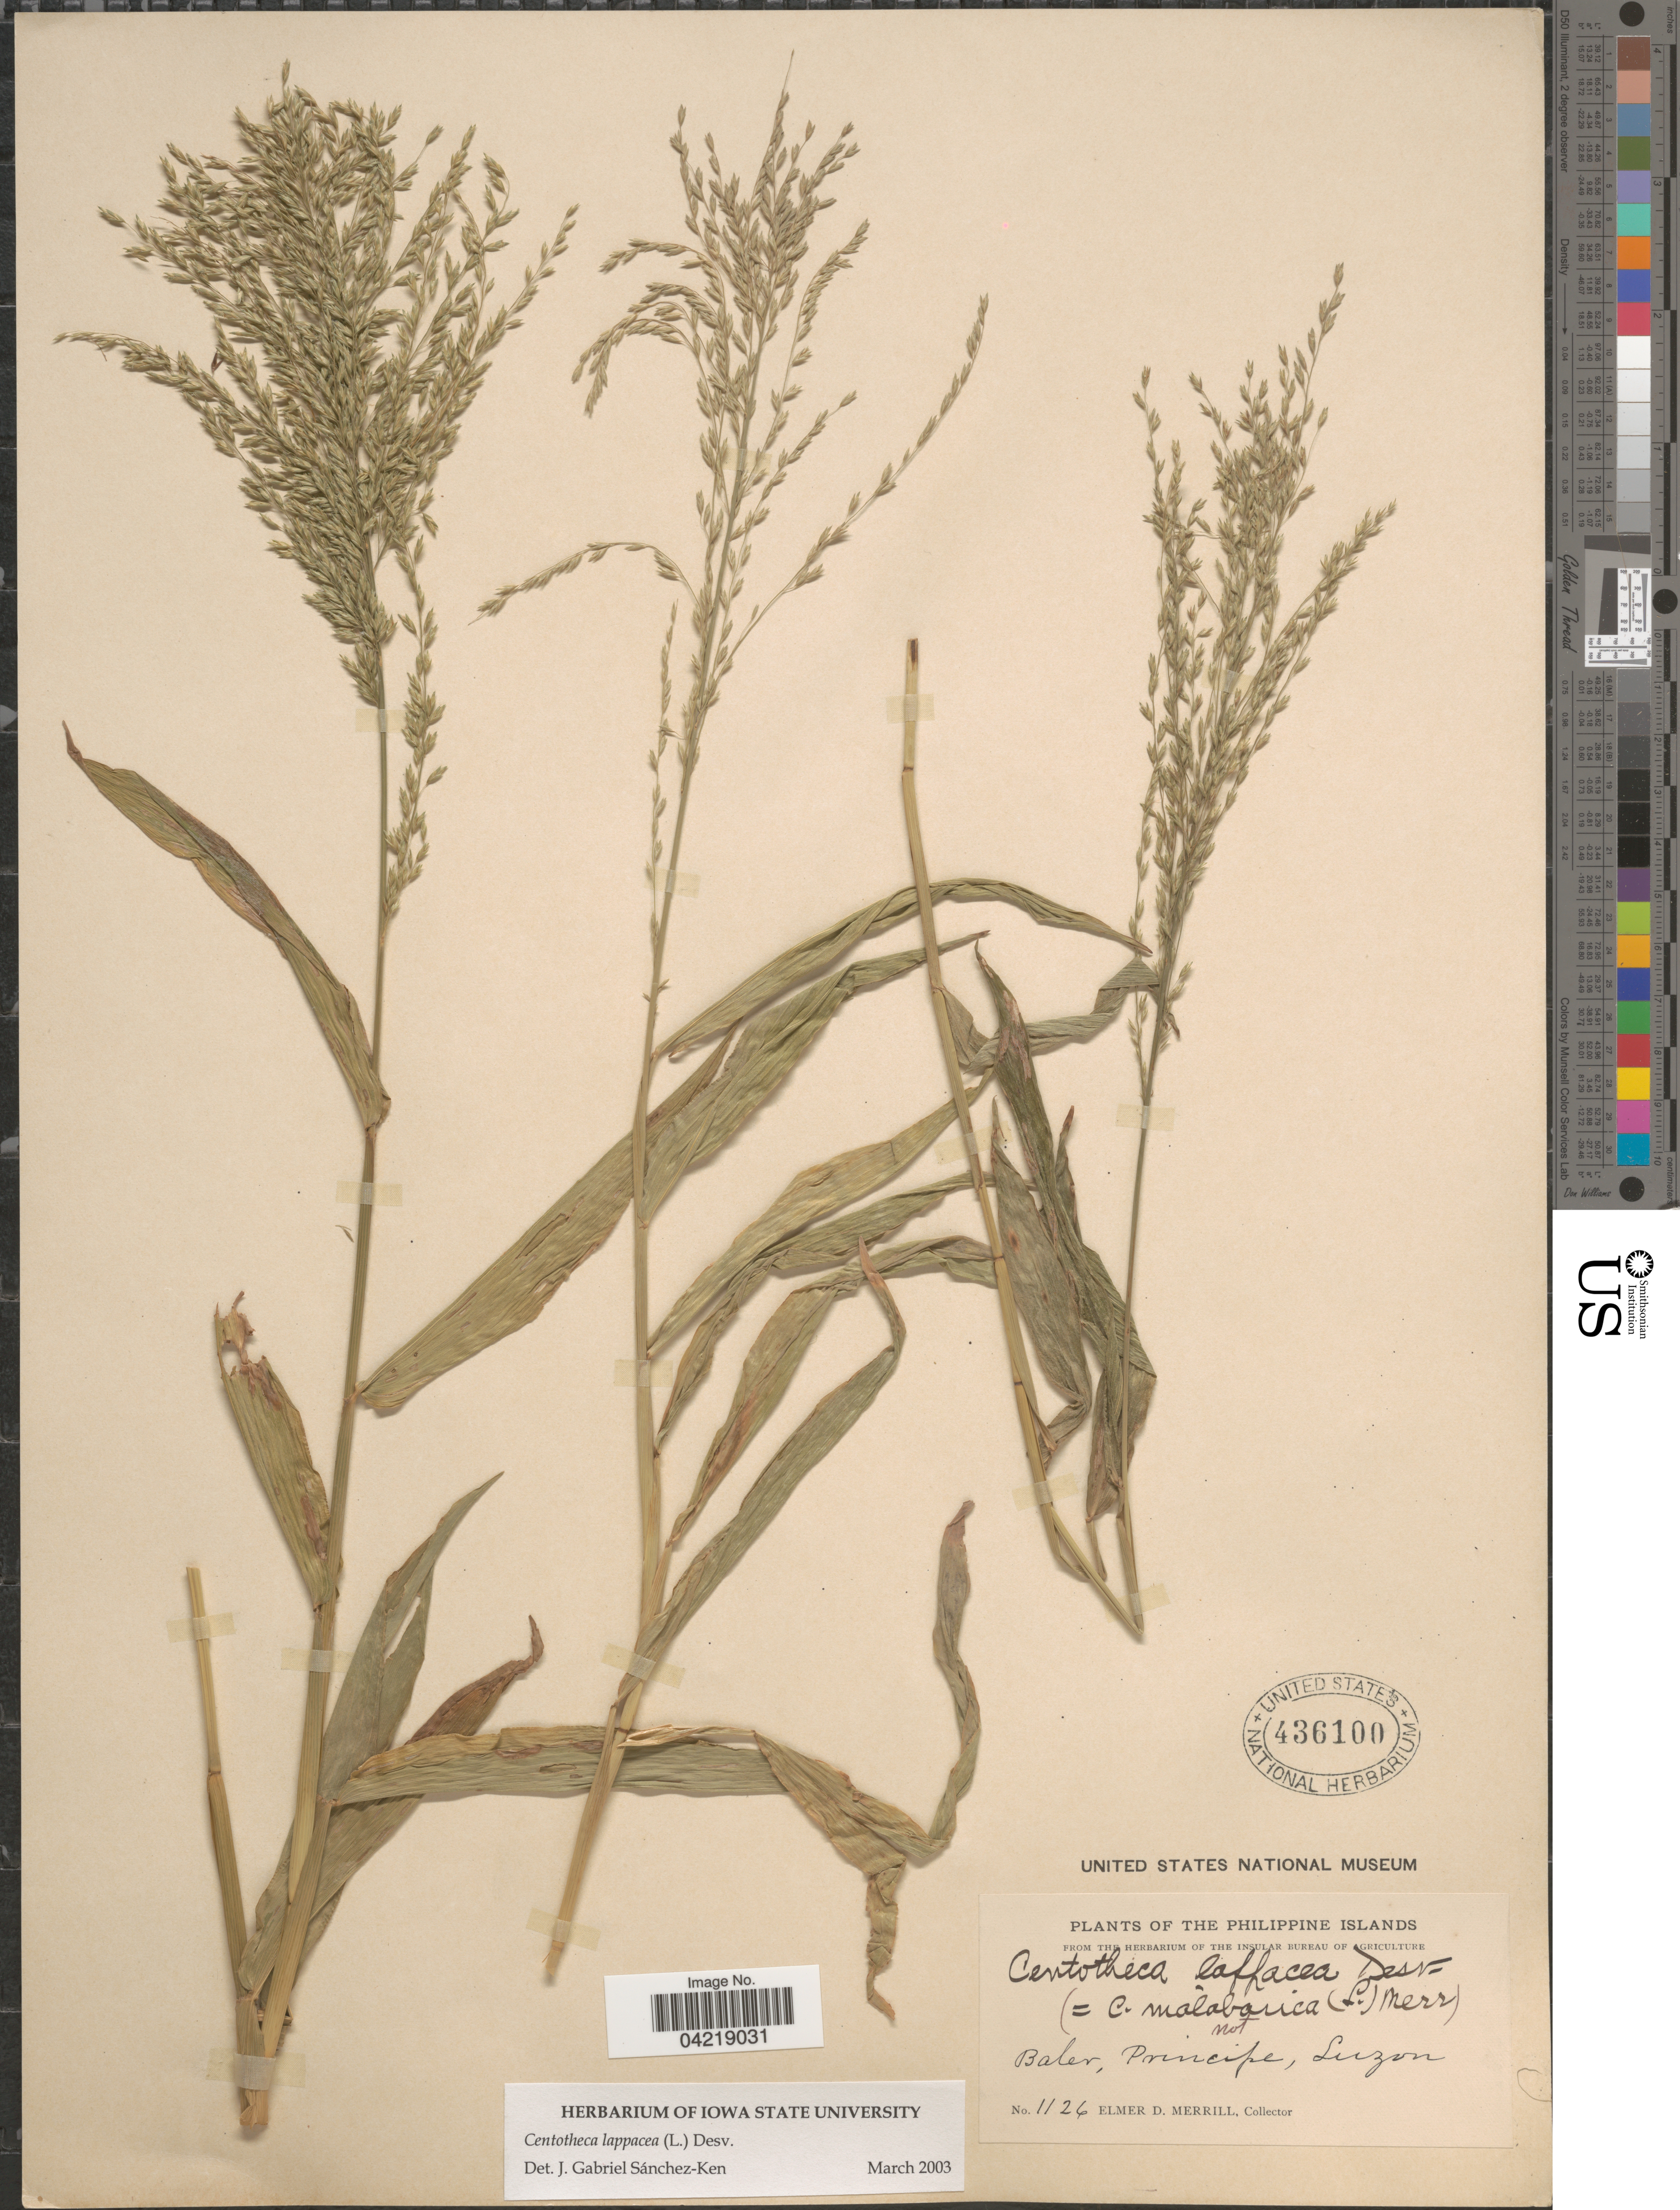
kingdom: Plantae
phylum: Tracheophyta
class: Liliopsida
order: Poales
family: Poaceae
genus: Centotheca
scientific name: Centotheca lappacea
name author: (L.) Desv.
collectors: E. D. Merrill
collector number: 1126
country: Philippines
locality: Philippine Islands. Baler, Principe, Luzon.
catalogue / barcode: US 436100